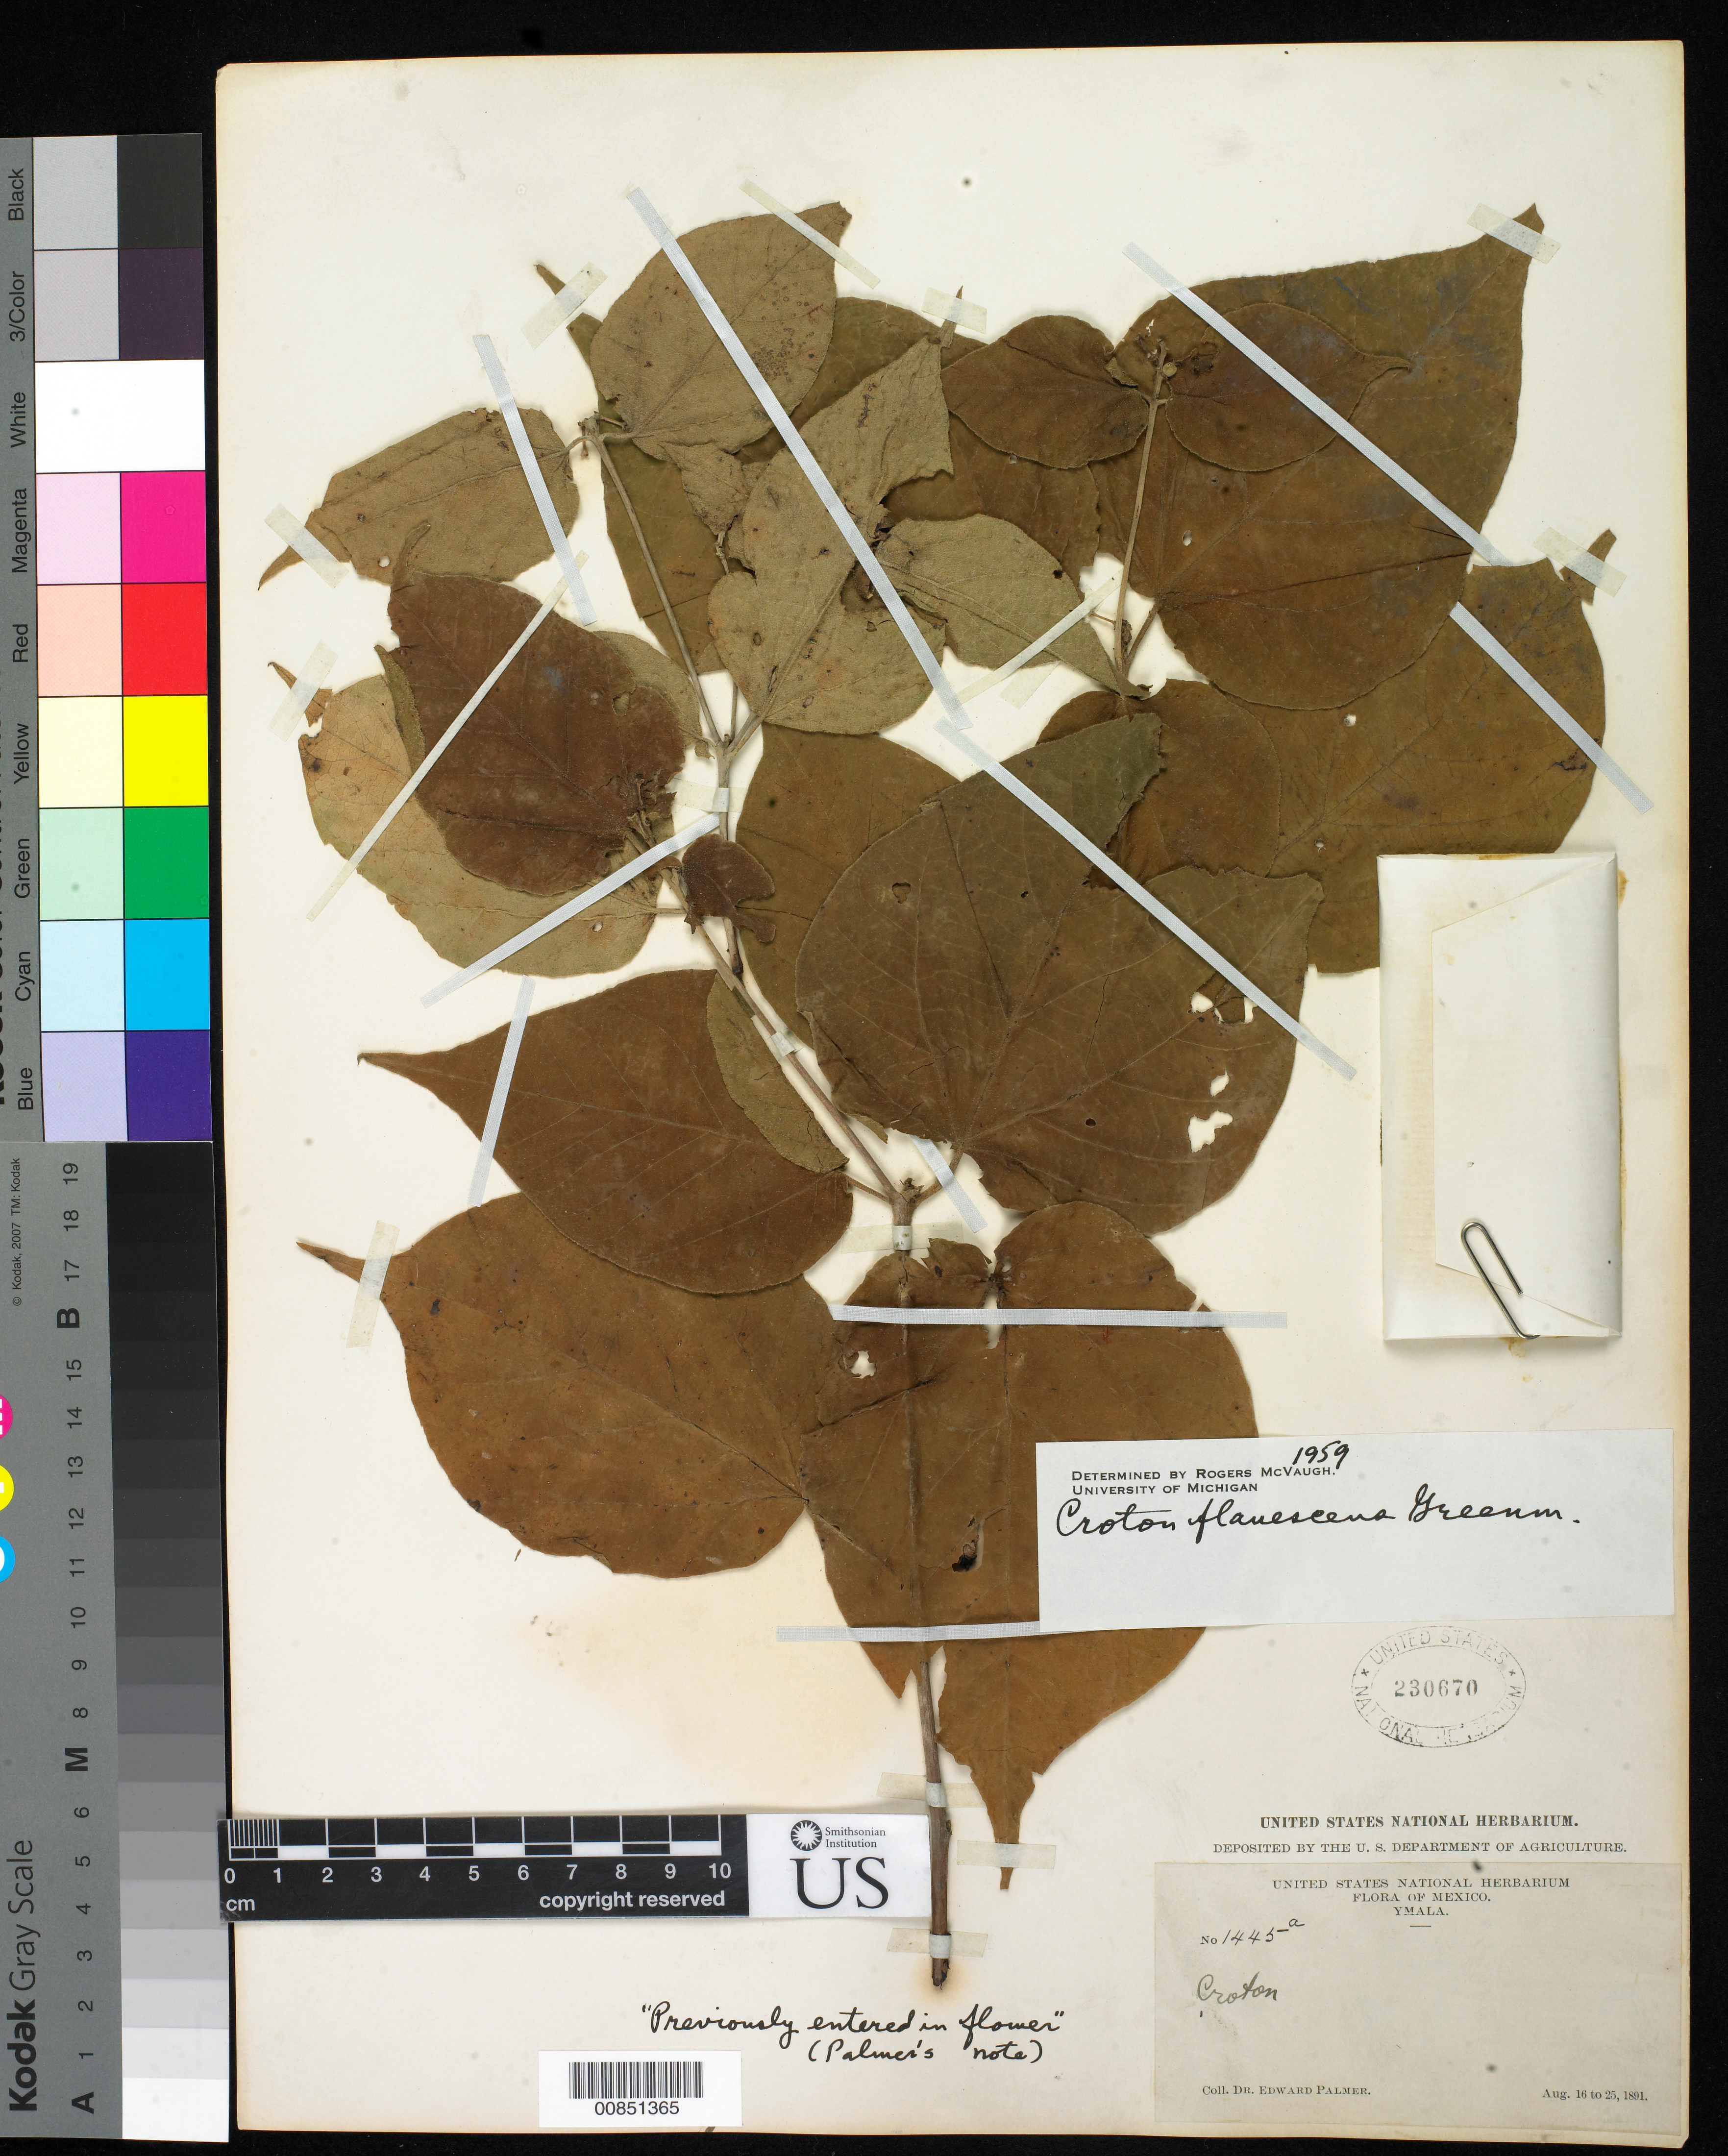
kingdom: Plantae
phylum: Tracheophyta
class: Magnoliopsida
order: Malpighiales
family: Euphorbiaceae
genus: Croton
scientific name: Croton flavescens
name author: Greenm.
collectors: E. Palmer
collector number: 1445a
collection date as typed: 16 Aug 1891 to 25 Aug 1891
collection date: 1891-08-16/1891-08-25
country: Mexico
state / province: Sinaloa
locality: Ymala, Sinaloa.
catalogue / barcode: US 230670